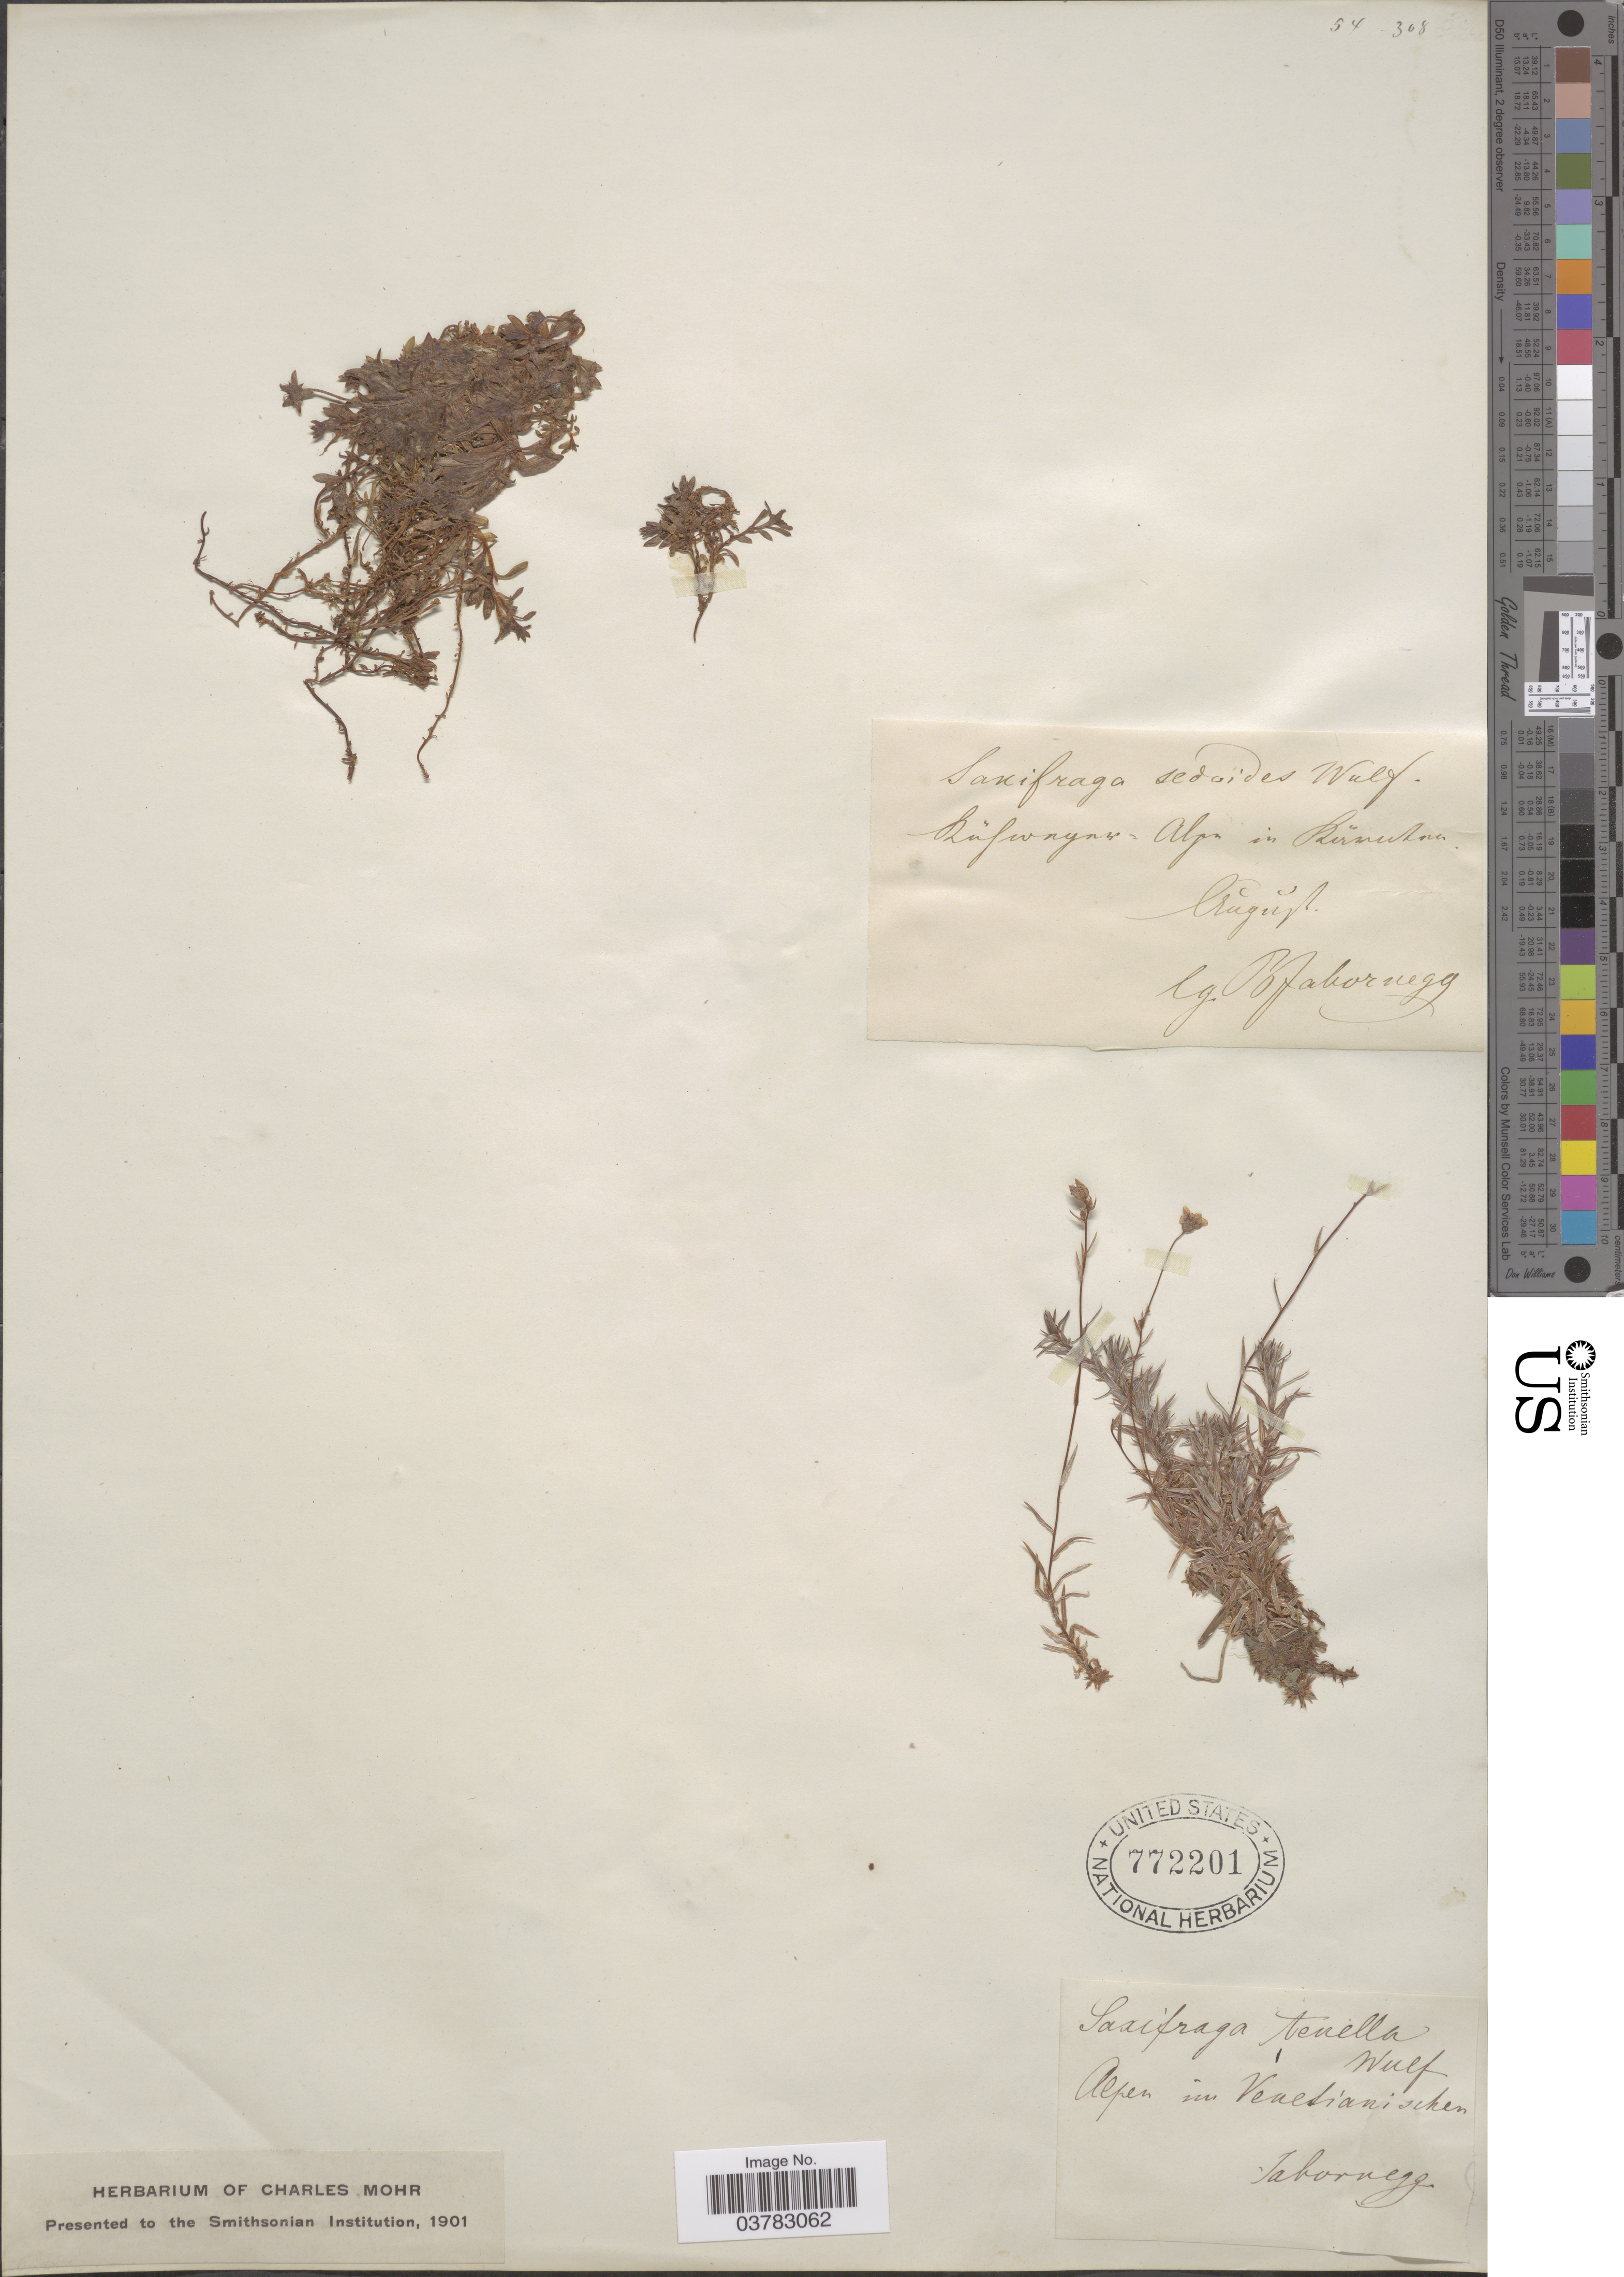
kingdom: Plantae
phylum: Tracheophyta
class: Magnoliopsida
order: Saxifragales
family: Saxifragaceae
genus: Saxifraga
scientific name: Saxifraga tenella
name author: Wulfen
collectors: Tabornegg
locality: [illegible text] Alpn in [illegible text]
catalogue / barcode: US 772201-2